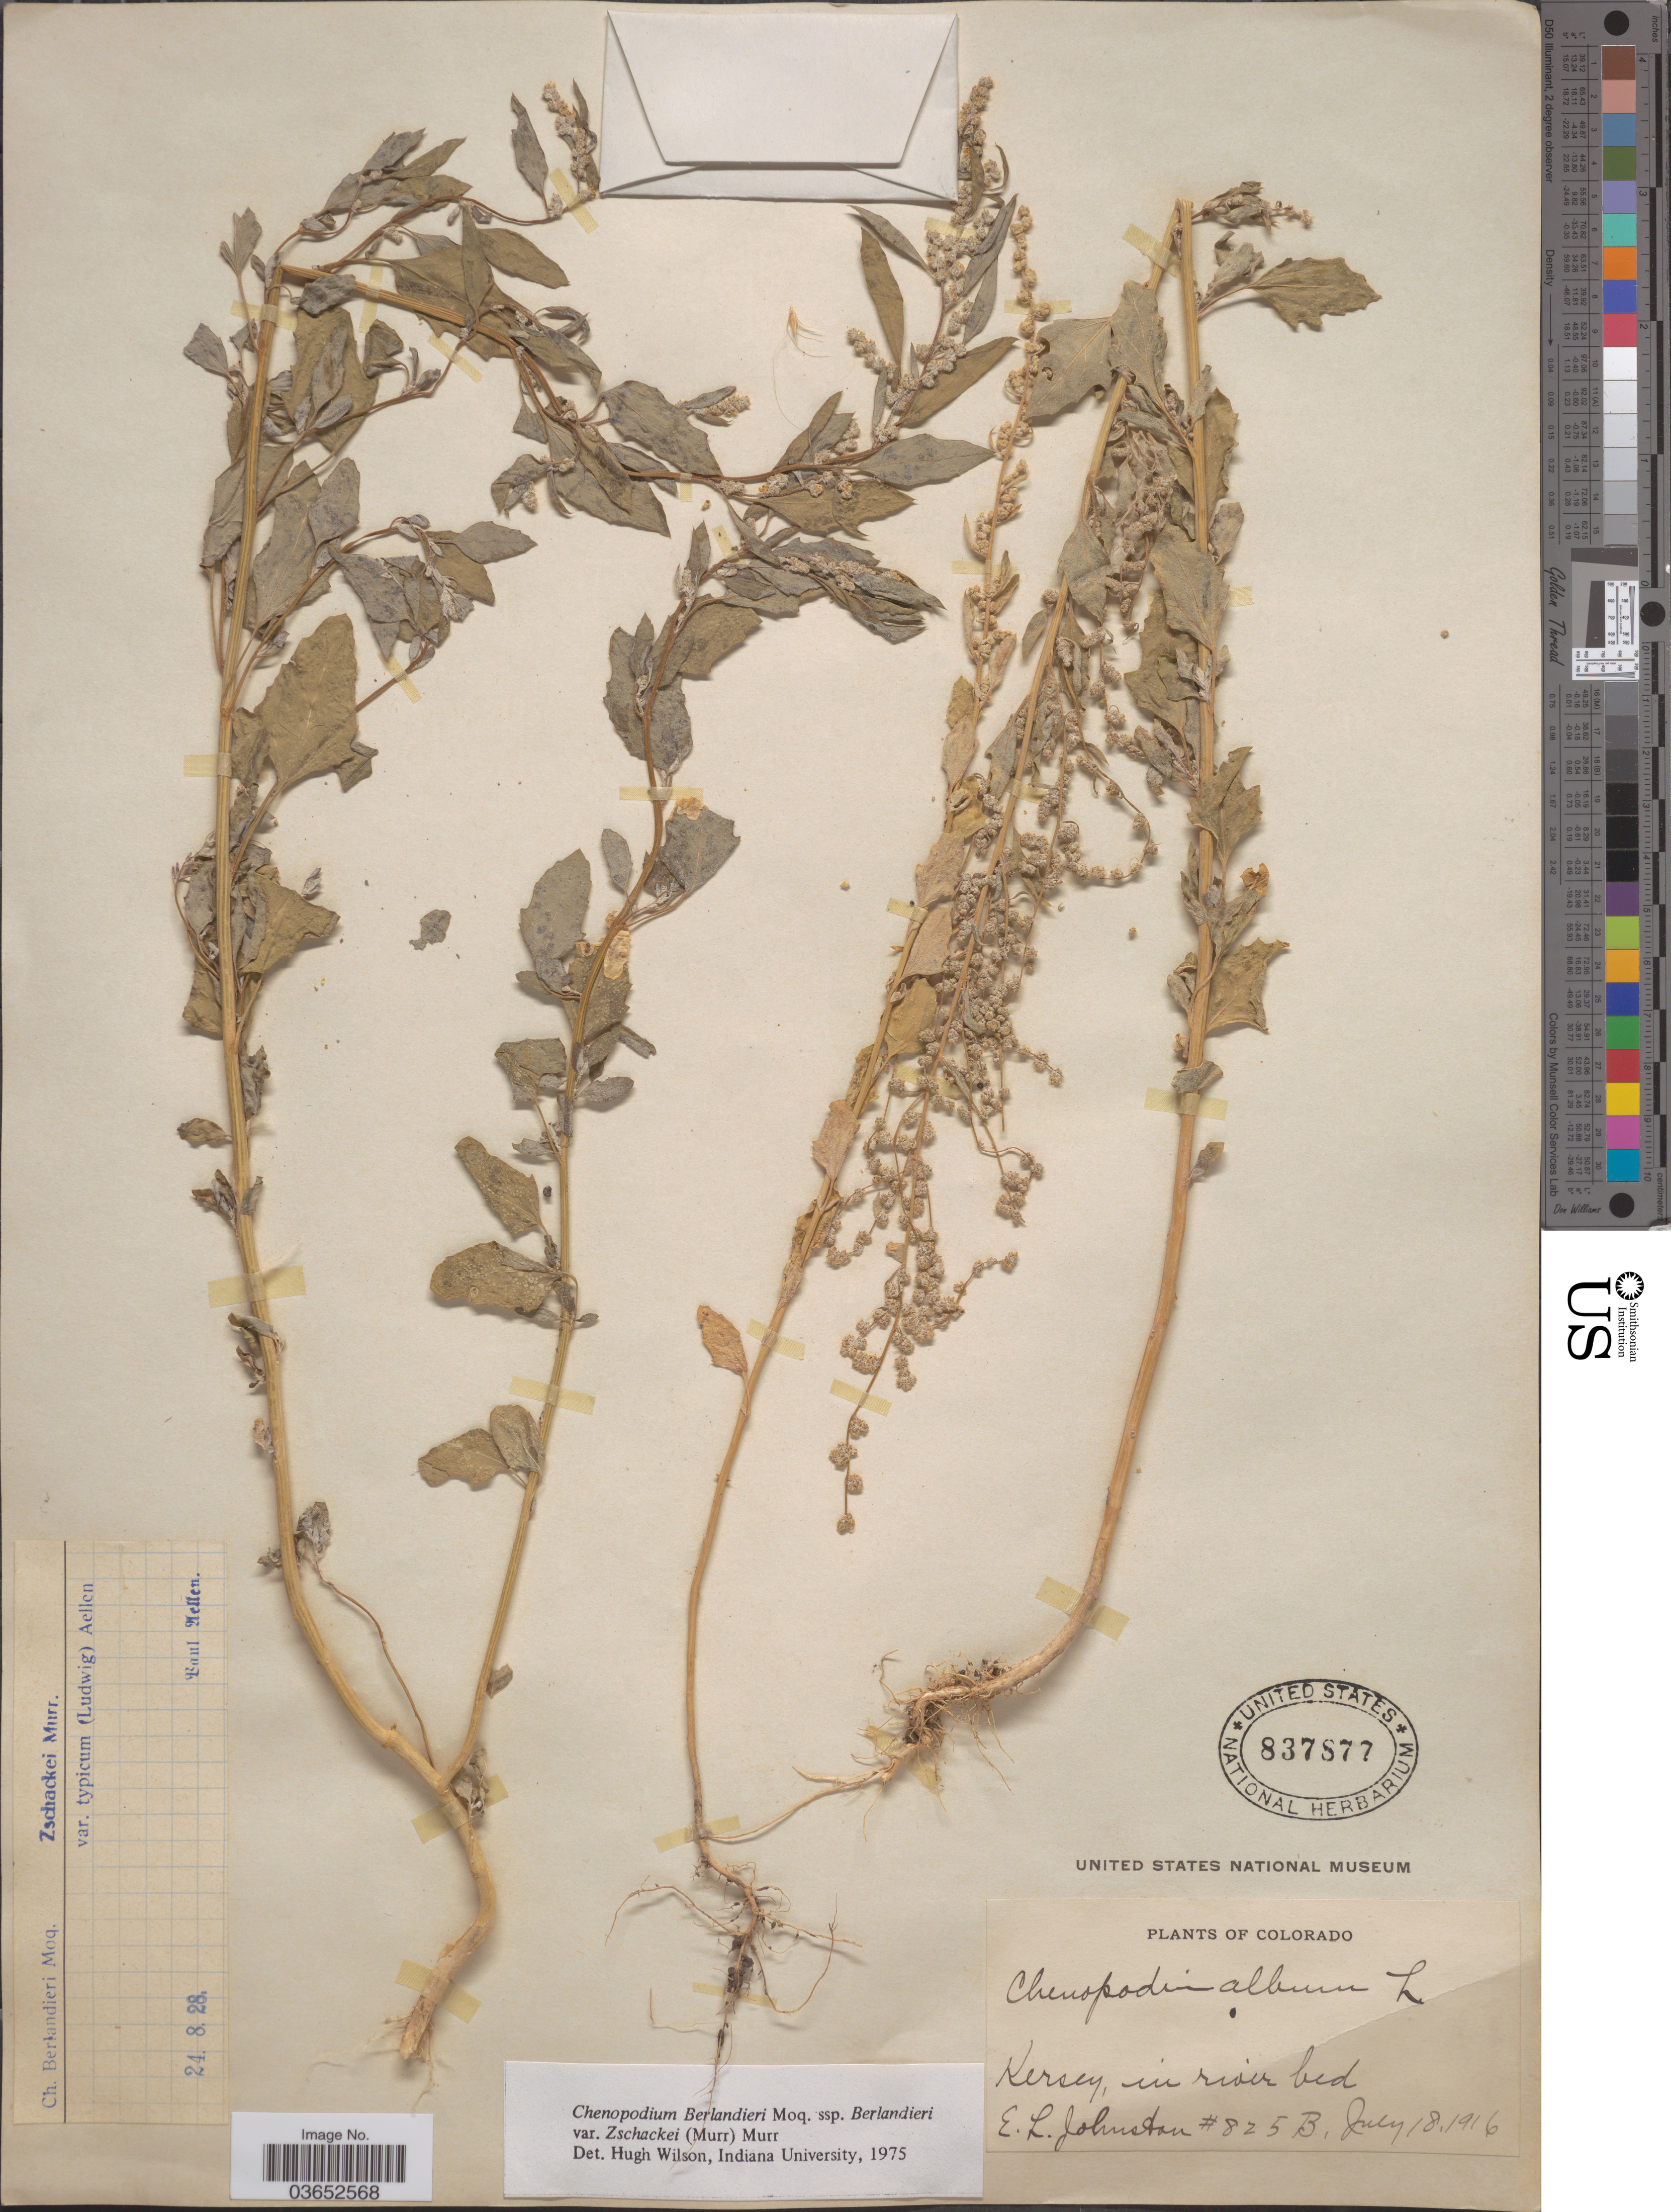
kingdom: Plantae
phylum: Tracheophyta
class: Magnoliopsida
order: Caryophyllales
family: Amaranthaceae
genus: Chenopodium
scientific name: Chenopodium berlandieri var. typicum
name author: A. Ludw. ex Graebn.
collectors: E. L. Johnston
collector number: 825B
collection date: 1916-07-18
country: United States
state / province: Colorado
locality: Kersey, in river bed.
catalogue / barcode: US 837877